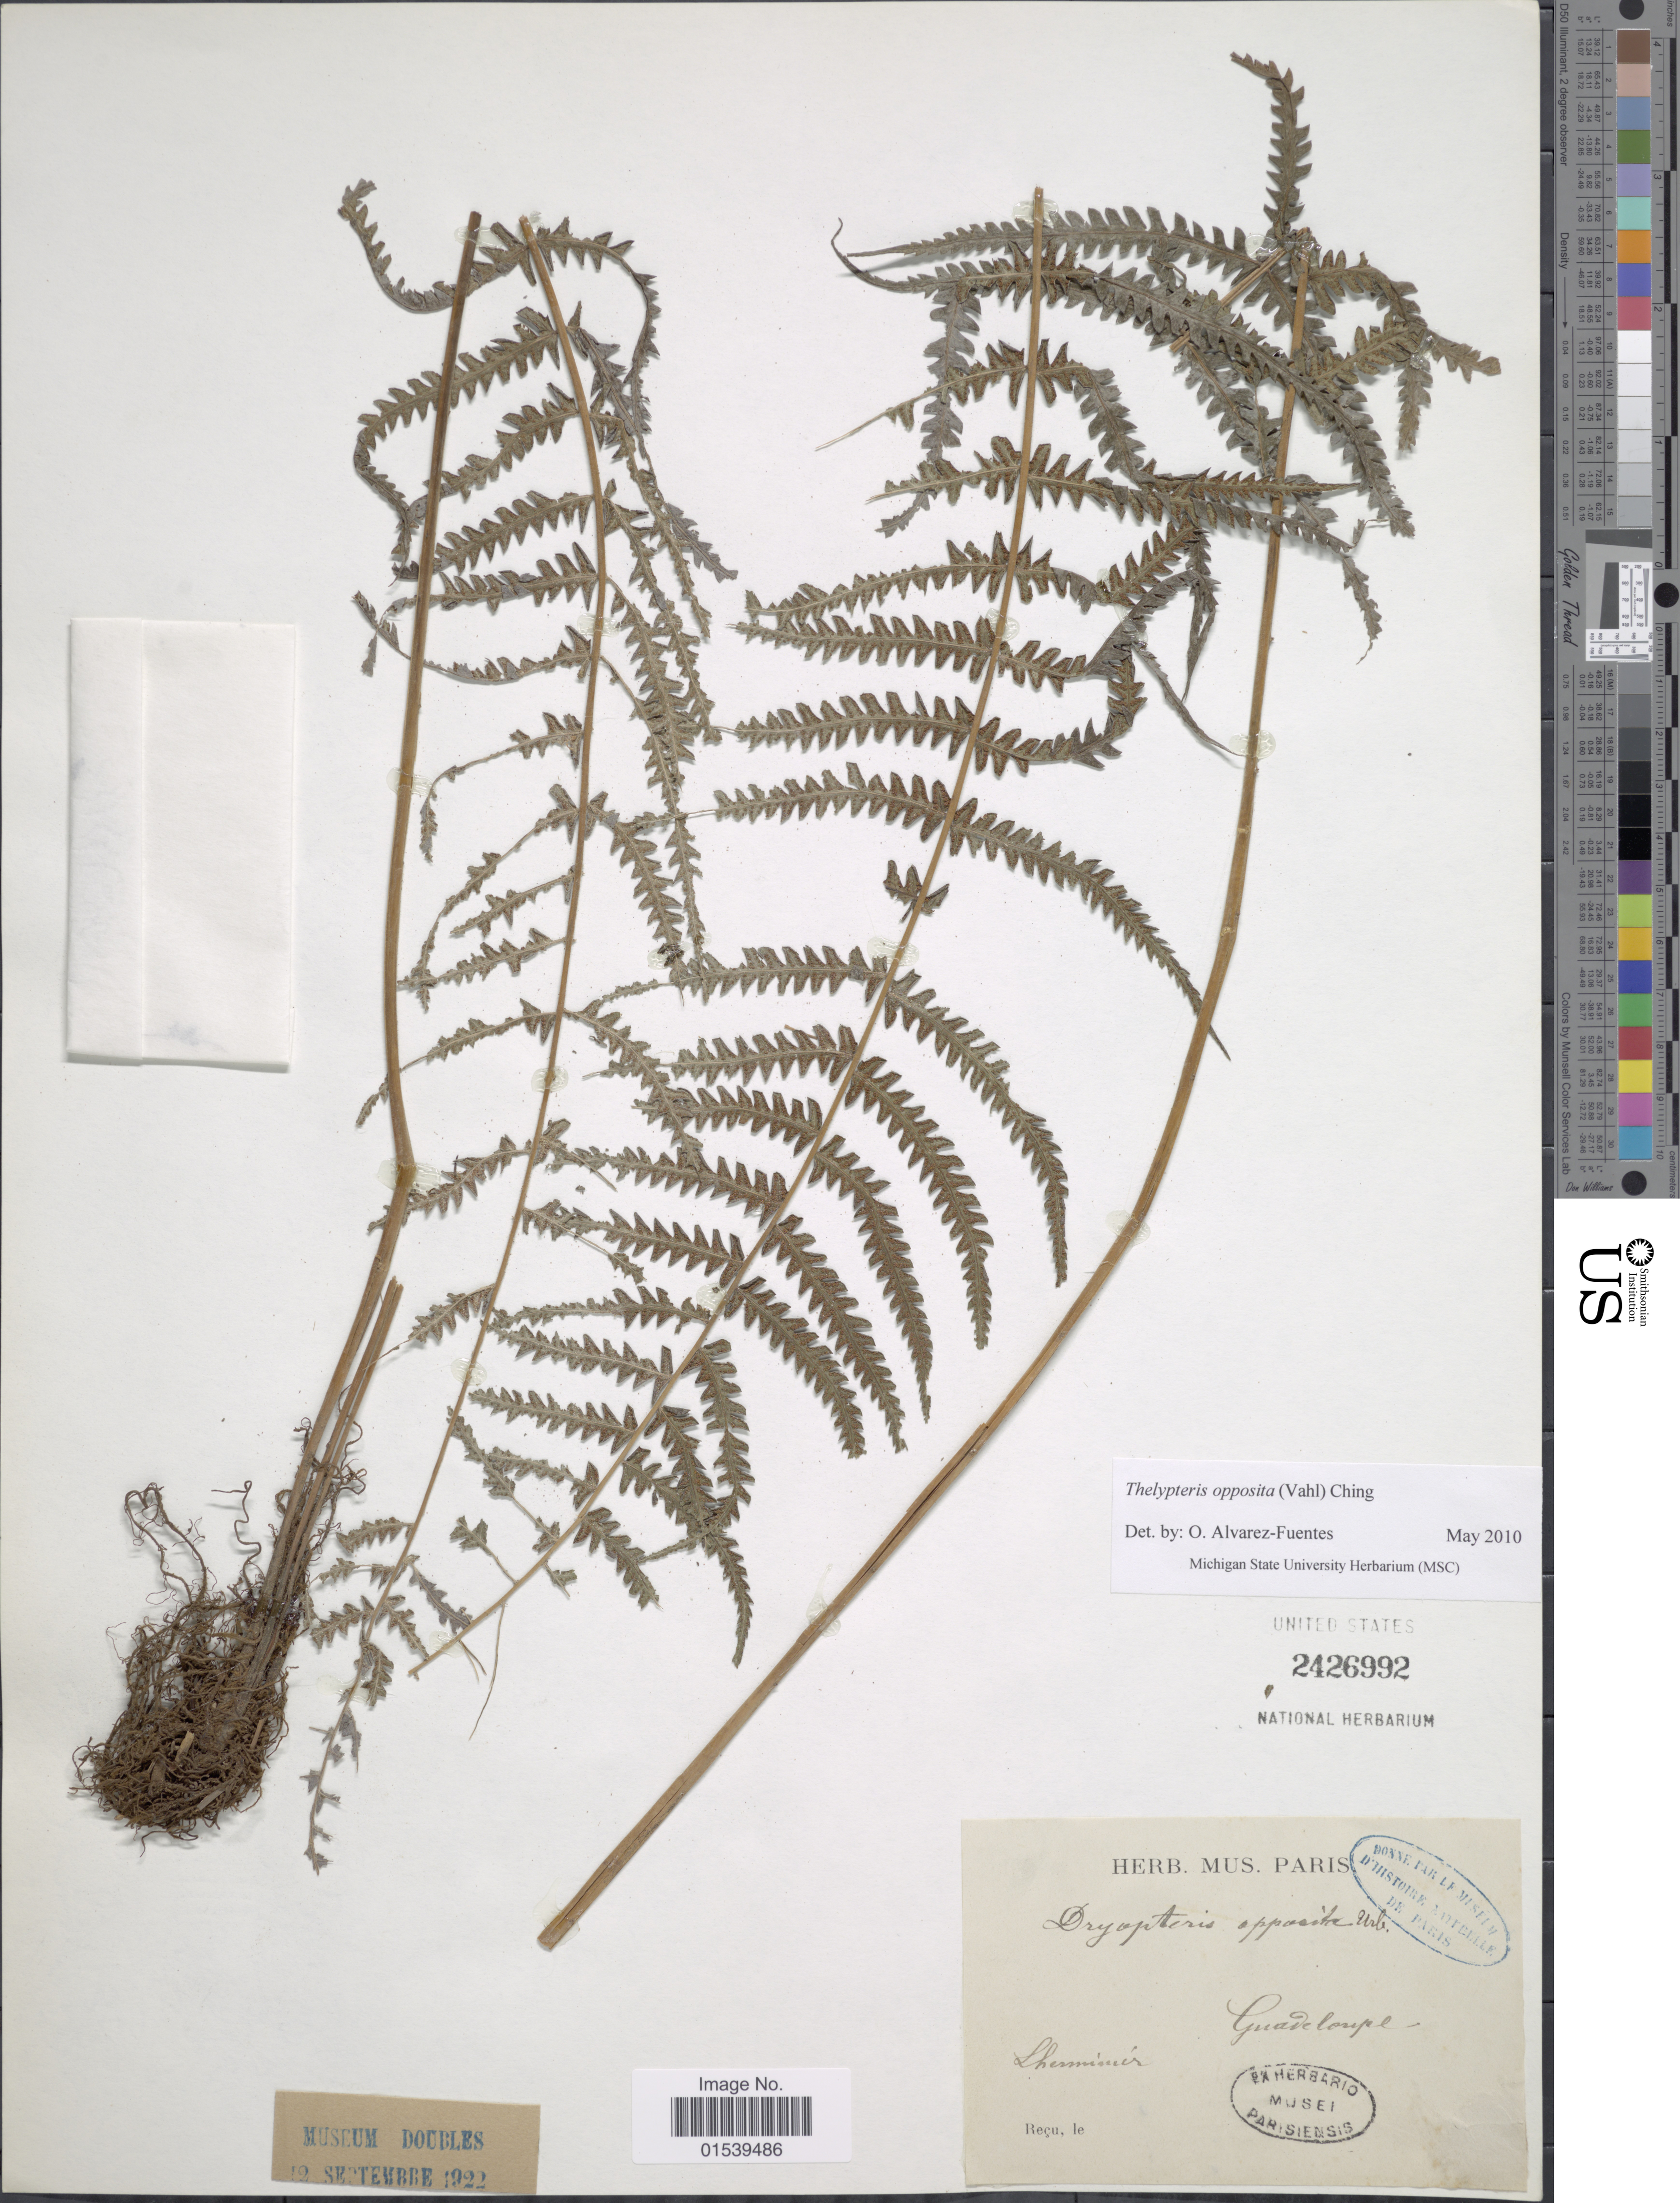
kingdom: Plantae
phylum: Tracheophyta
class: Polypodiopsida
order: Polypodiales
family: Thelypteridaceae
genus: Amauropelta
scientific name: Amauropelta opposita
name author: (Vahl) Pic. Serm.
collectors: -. L'Herminier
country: Guadeloupe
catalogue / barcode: US 2426992